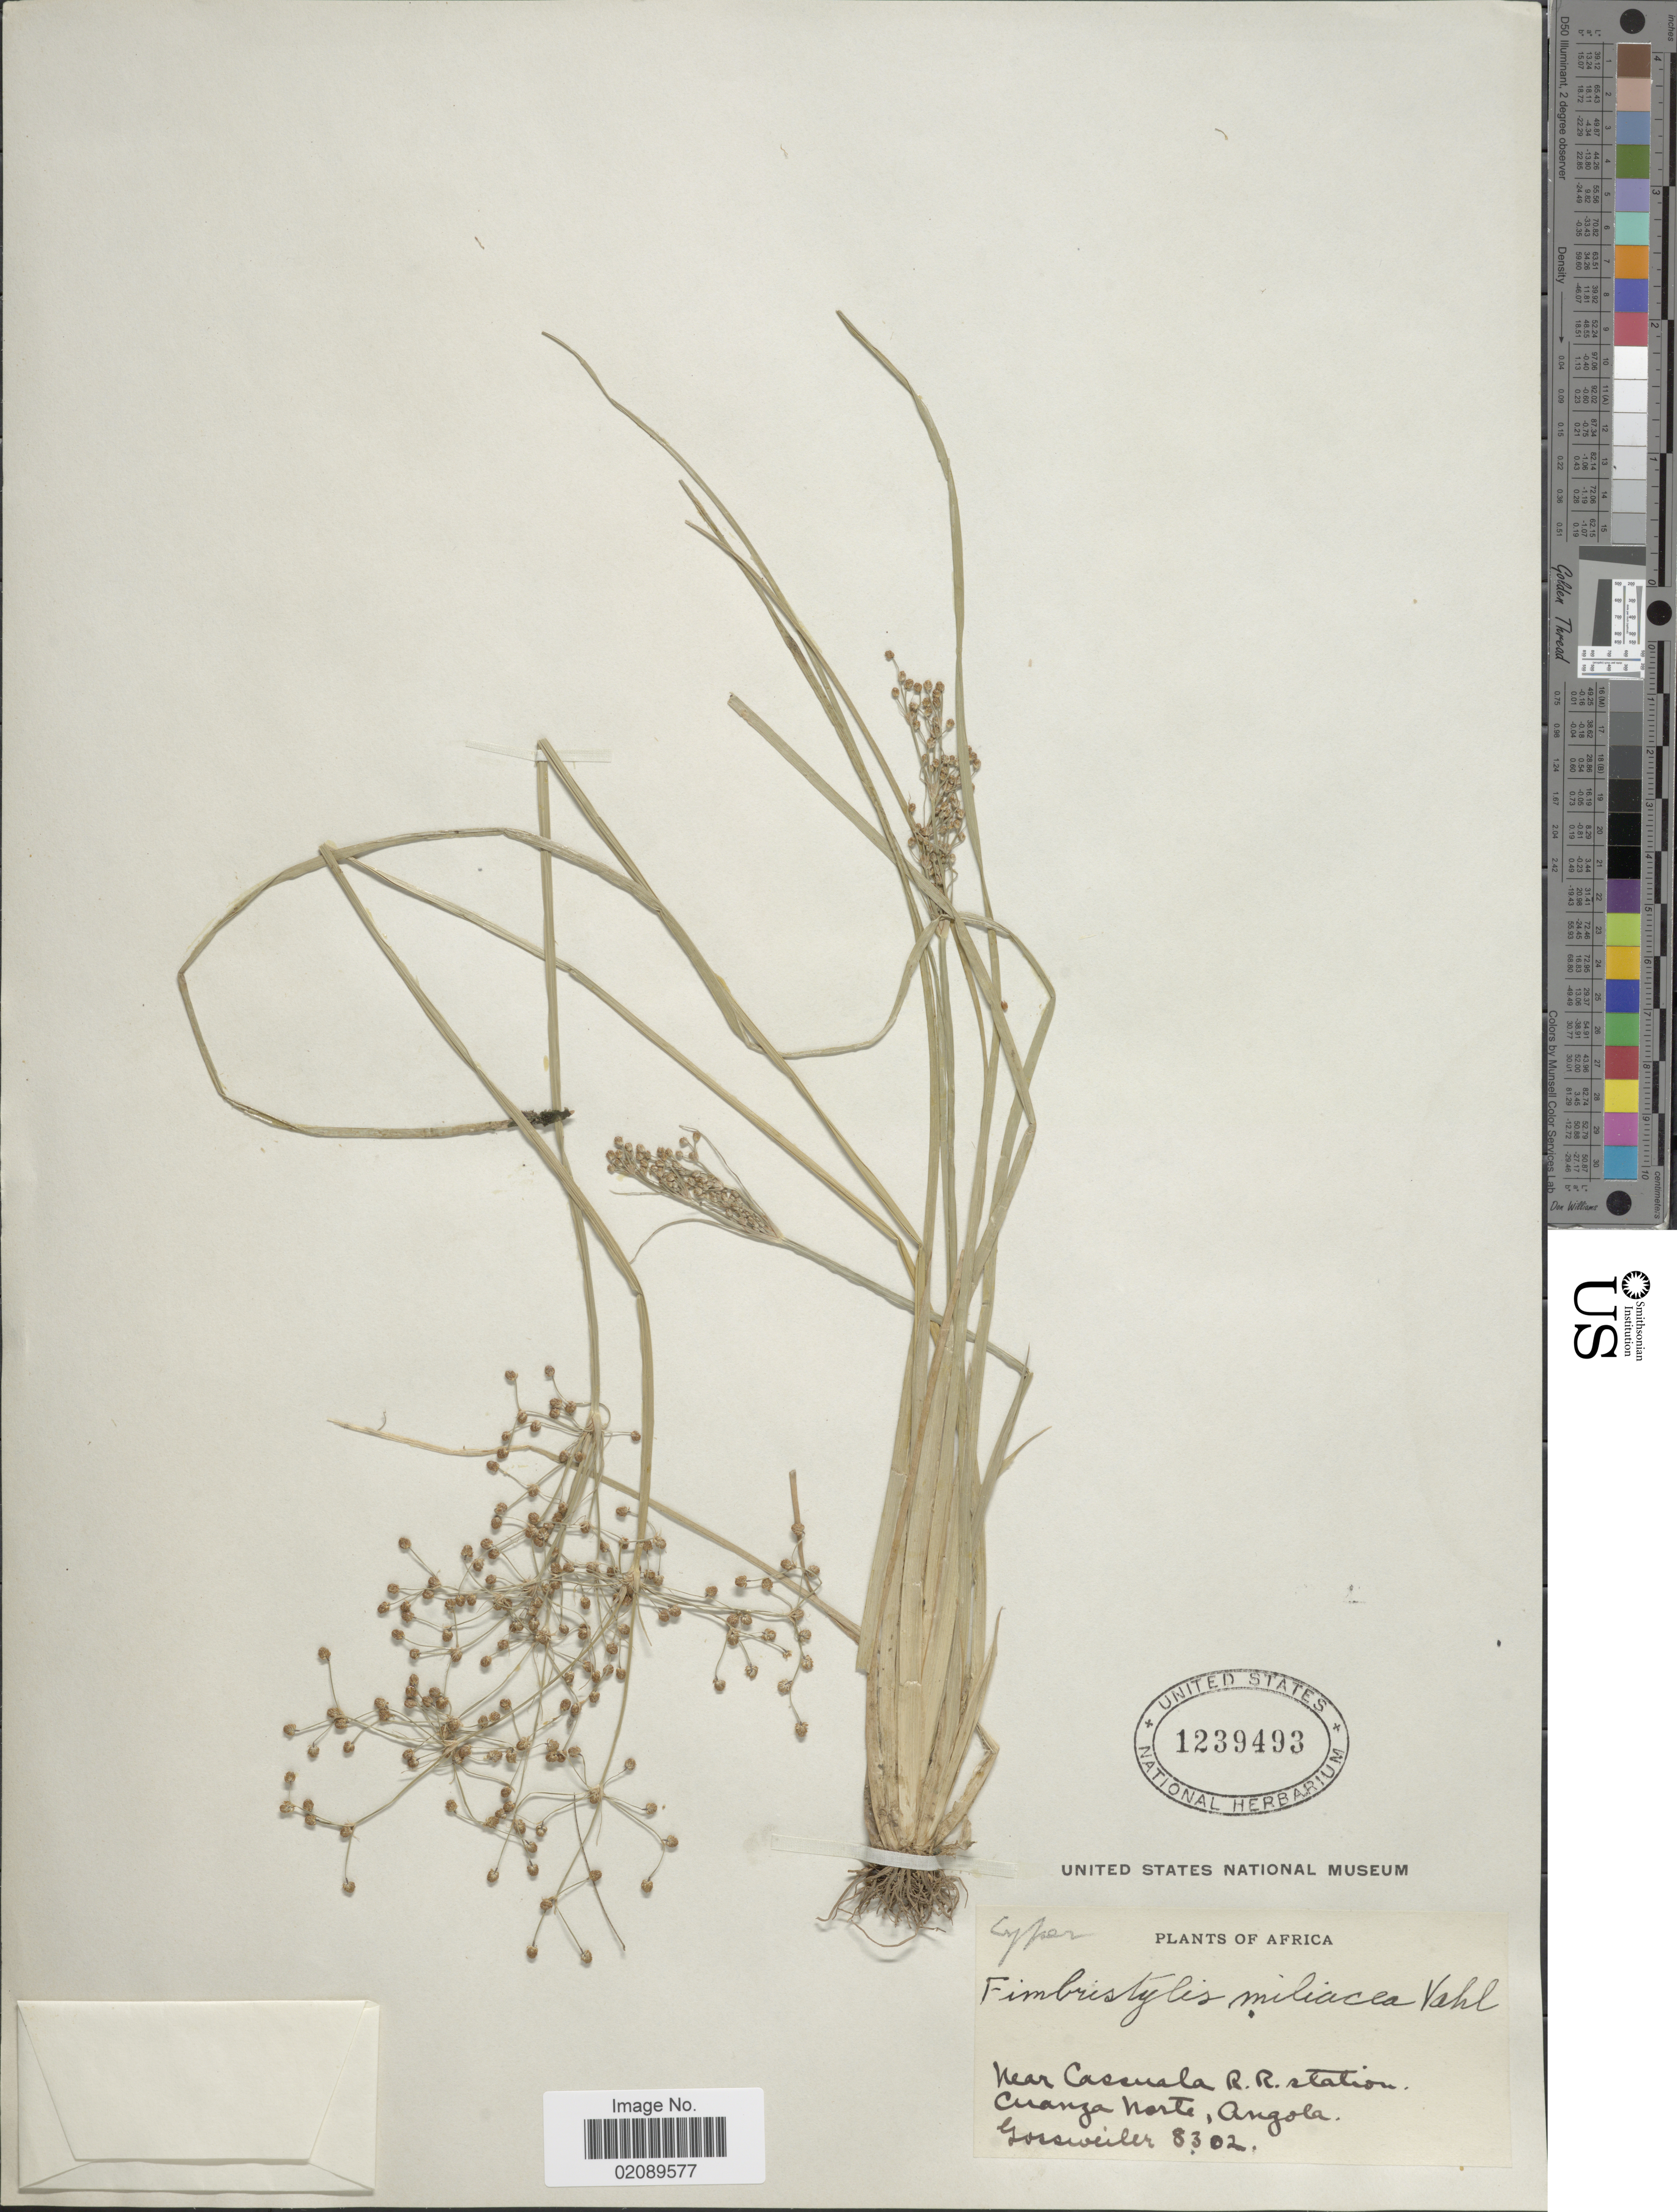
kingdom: Plantae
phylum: Tracheophyta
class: Liliopsida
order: Poales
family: Cyperaceae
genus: Fimbristylis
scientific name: Fimbristylis littoralis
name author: Gaudich.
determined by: Strong, M. T., (US), Smithsonian Institution - National Museum of Natural History (UNITED STATES)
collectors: -. Gossweiler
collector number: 8302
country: Angola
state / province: Cuanza Norte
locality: Near Cassuala R.R. Station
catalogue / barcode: US 1239493